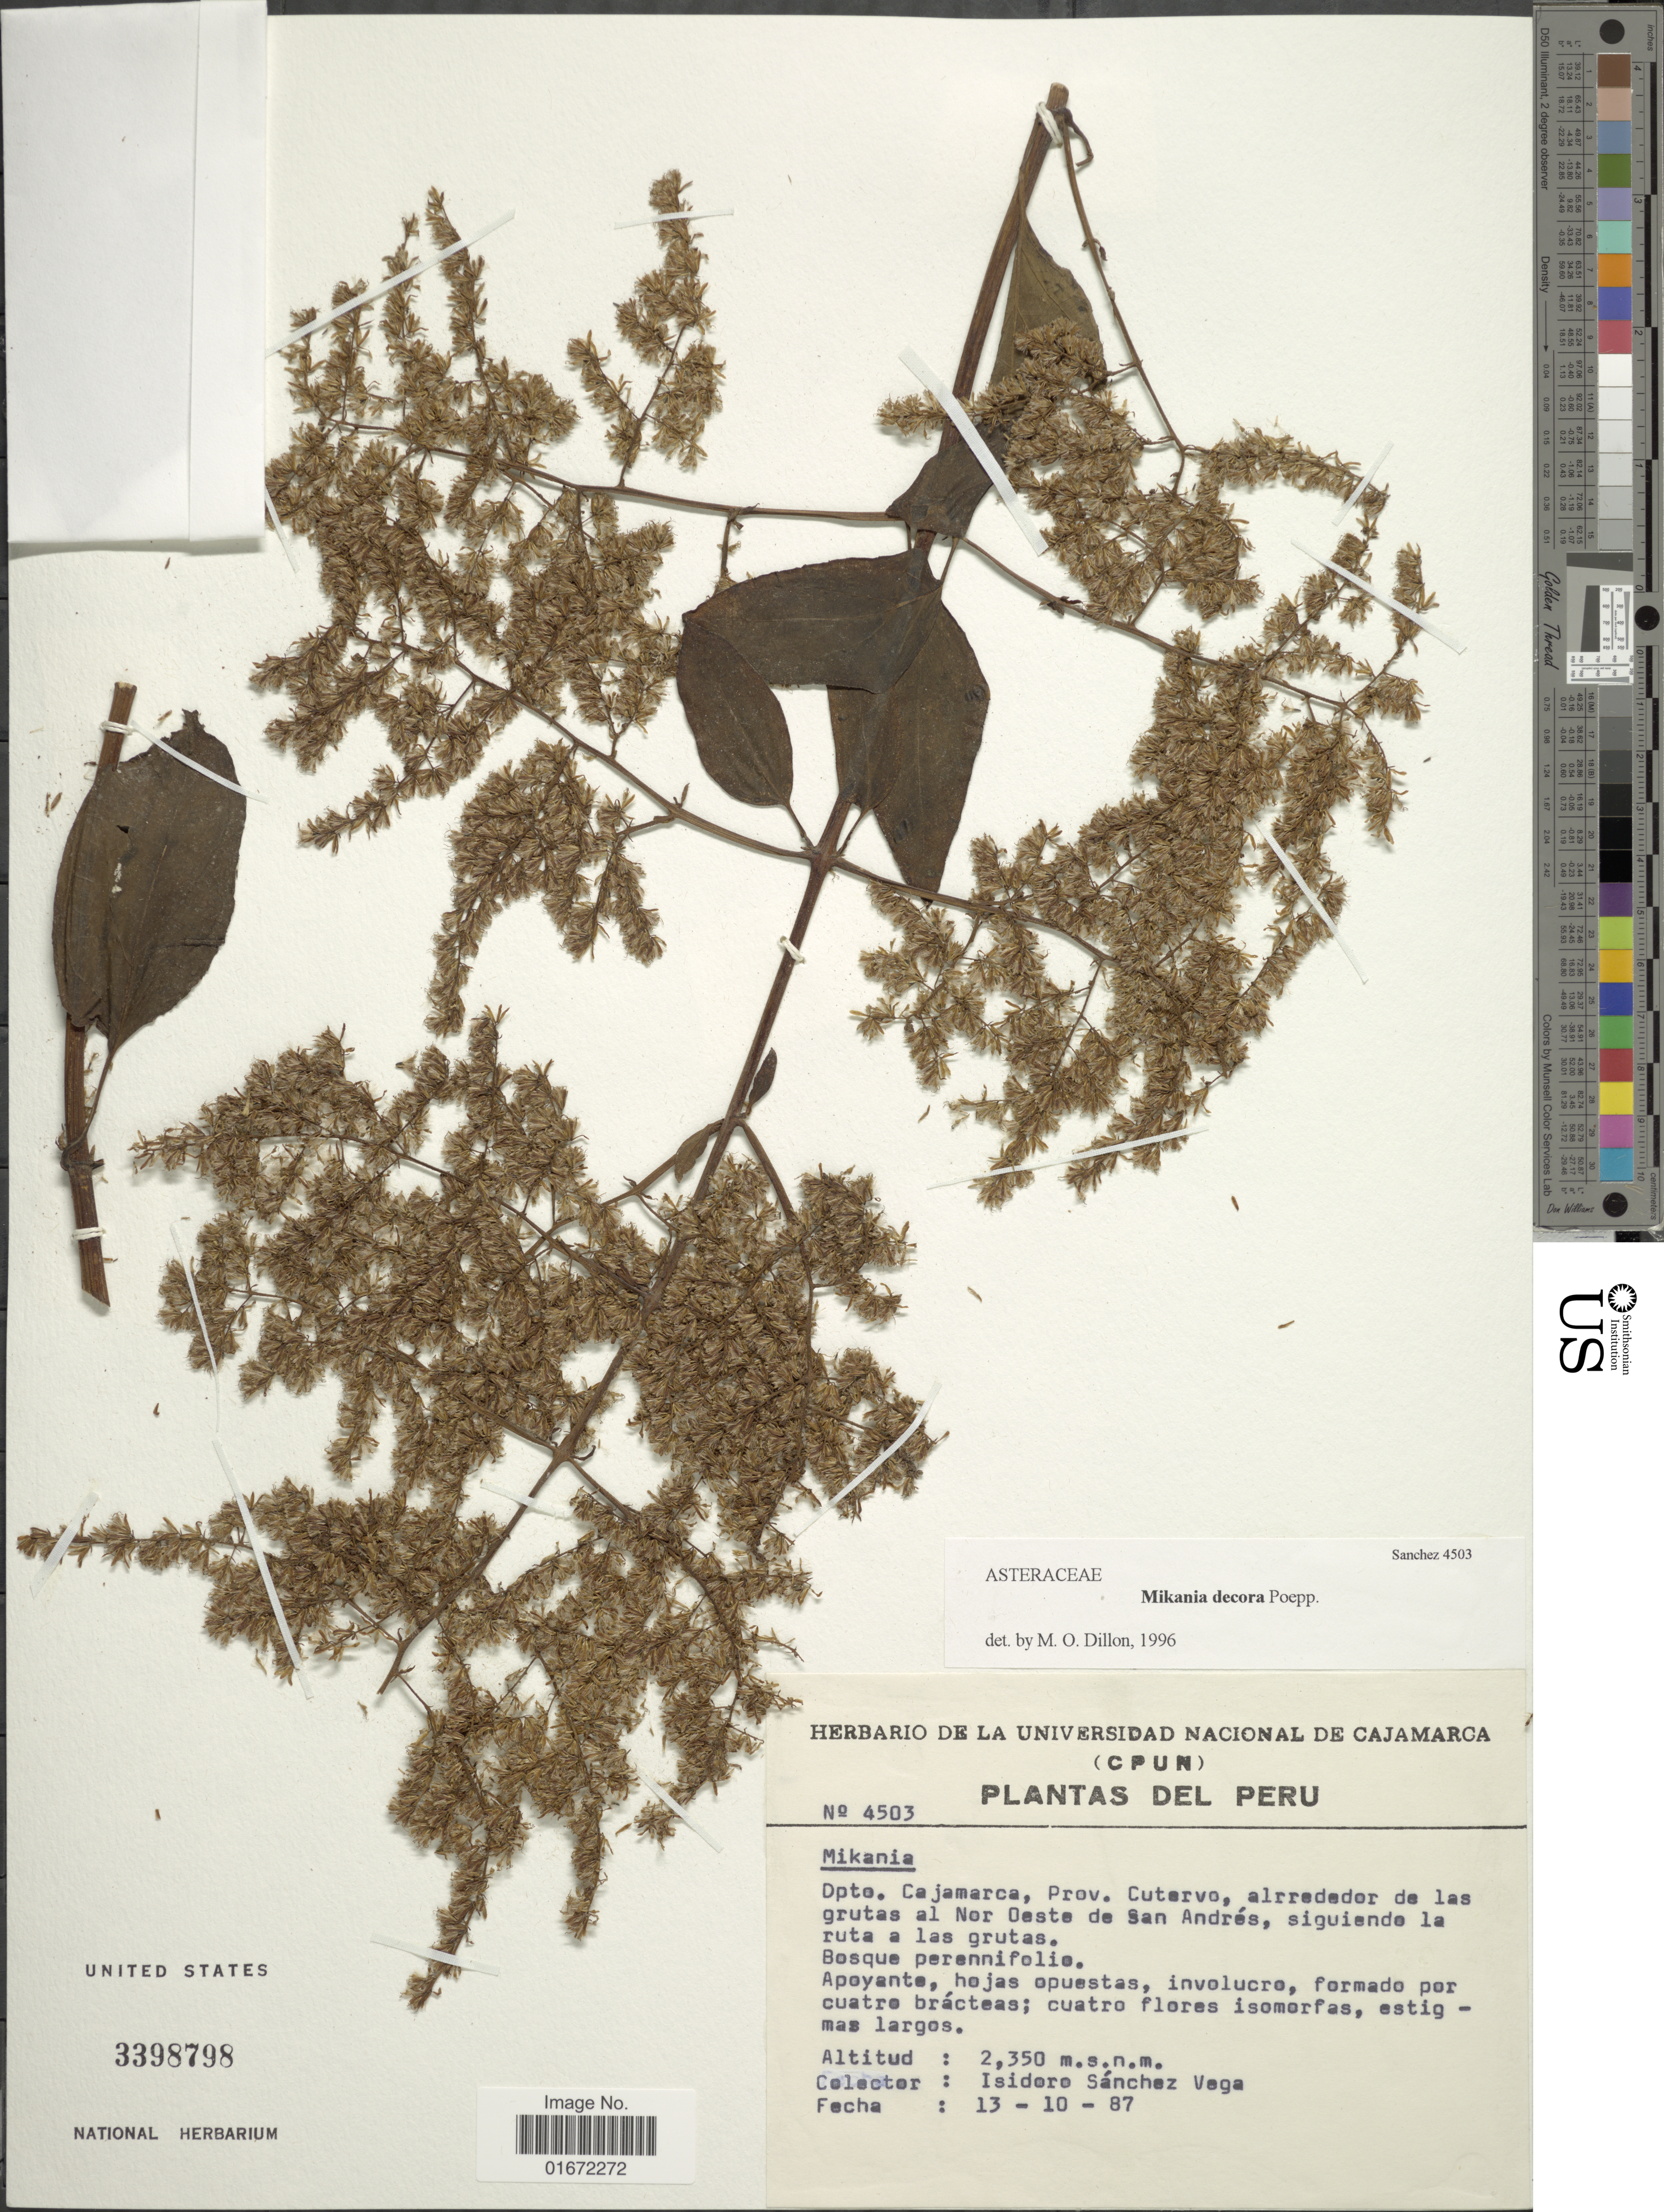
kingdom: Plantae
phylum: Tracheophyta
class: Magnoliopsida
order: Asterales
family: Asteraceae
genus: Mikania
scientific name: Mikania decora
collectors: I. Sánchez Vega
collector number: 4503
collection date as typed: Transcribed d/m/y: 13/10/87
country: Peru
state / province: Cajamarca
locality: Dpto. Cajamarca, Prov. Cutarvo, alrededor de las grutas a Nor Oeste de San Andrés, siguienda la ruta a las grutas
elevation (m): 2350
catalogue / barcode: US 3398798